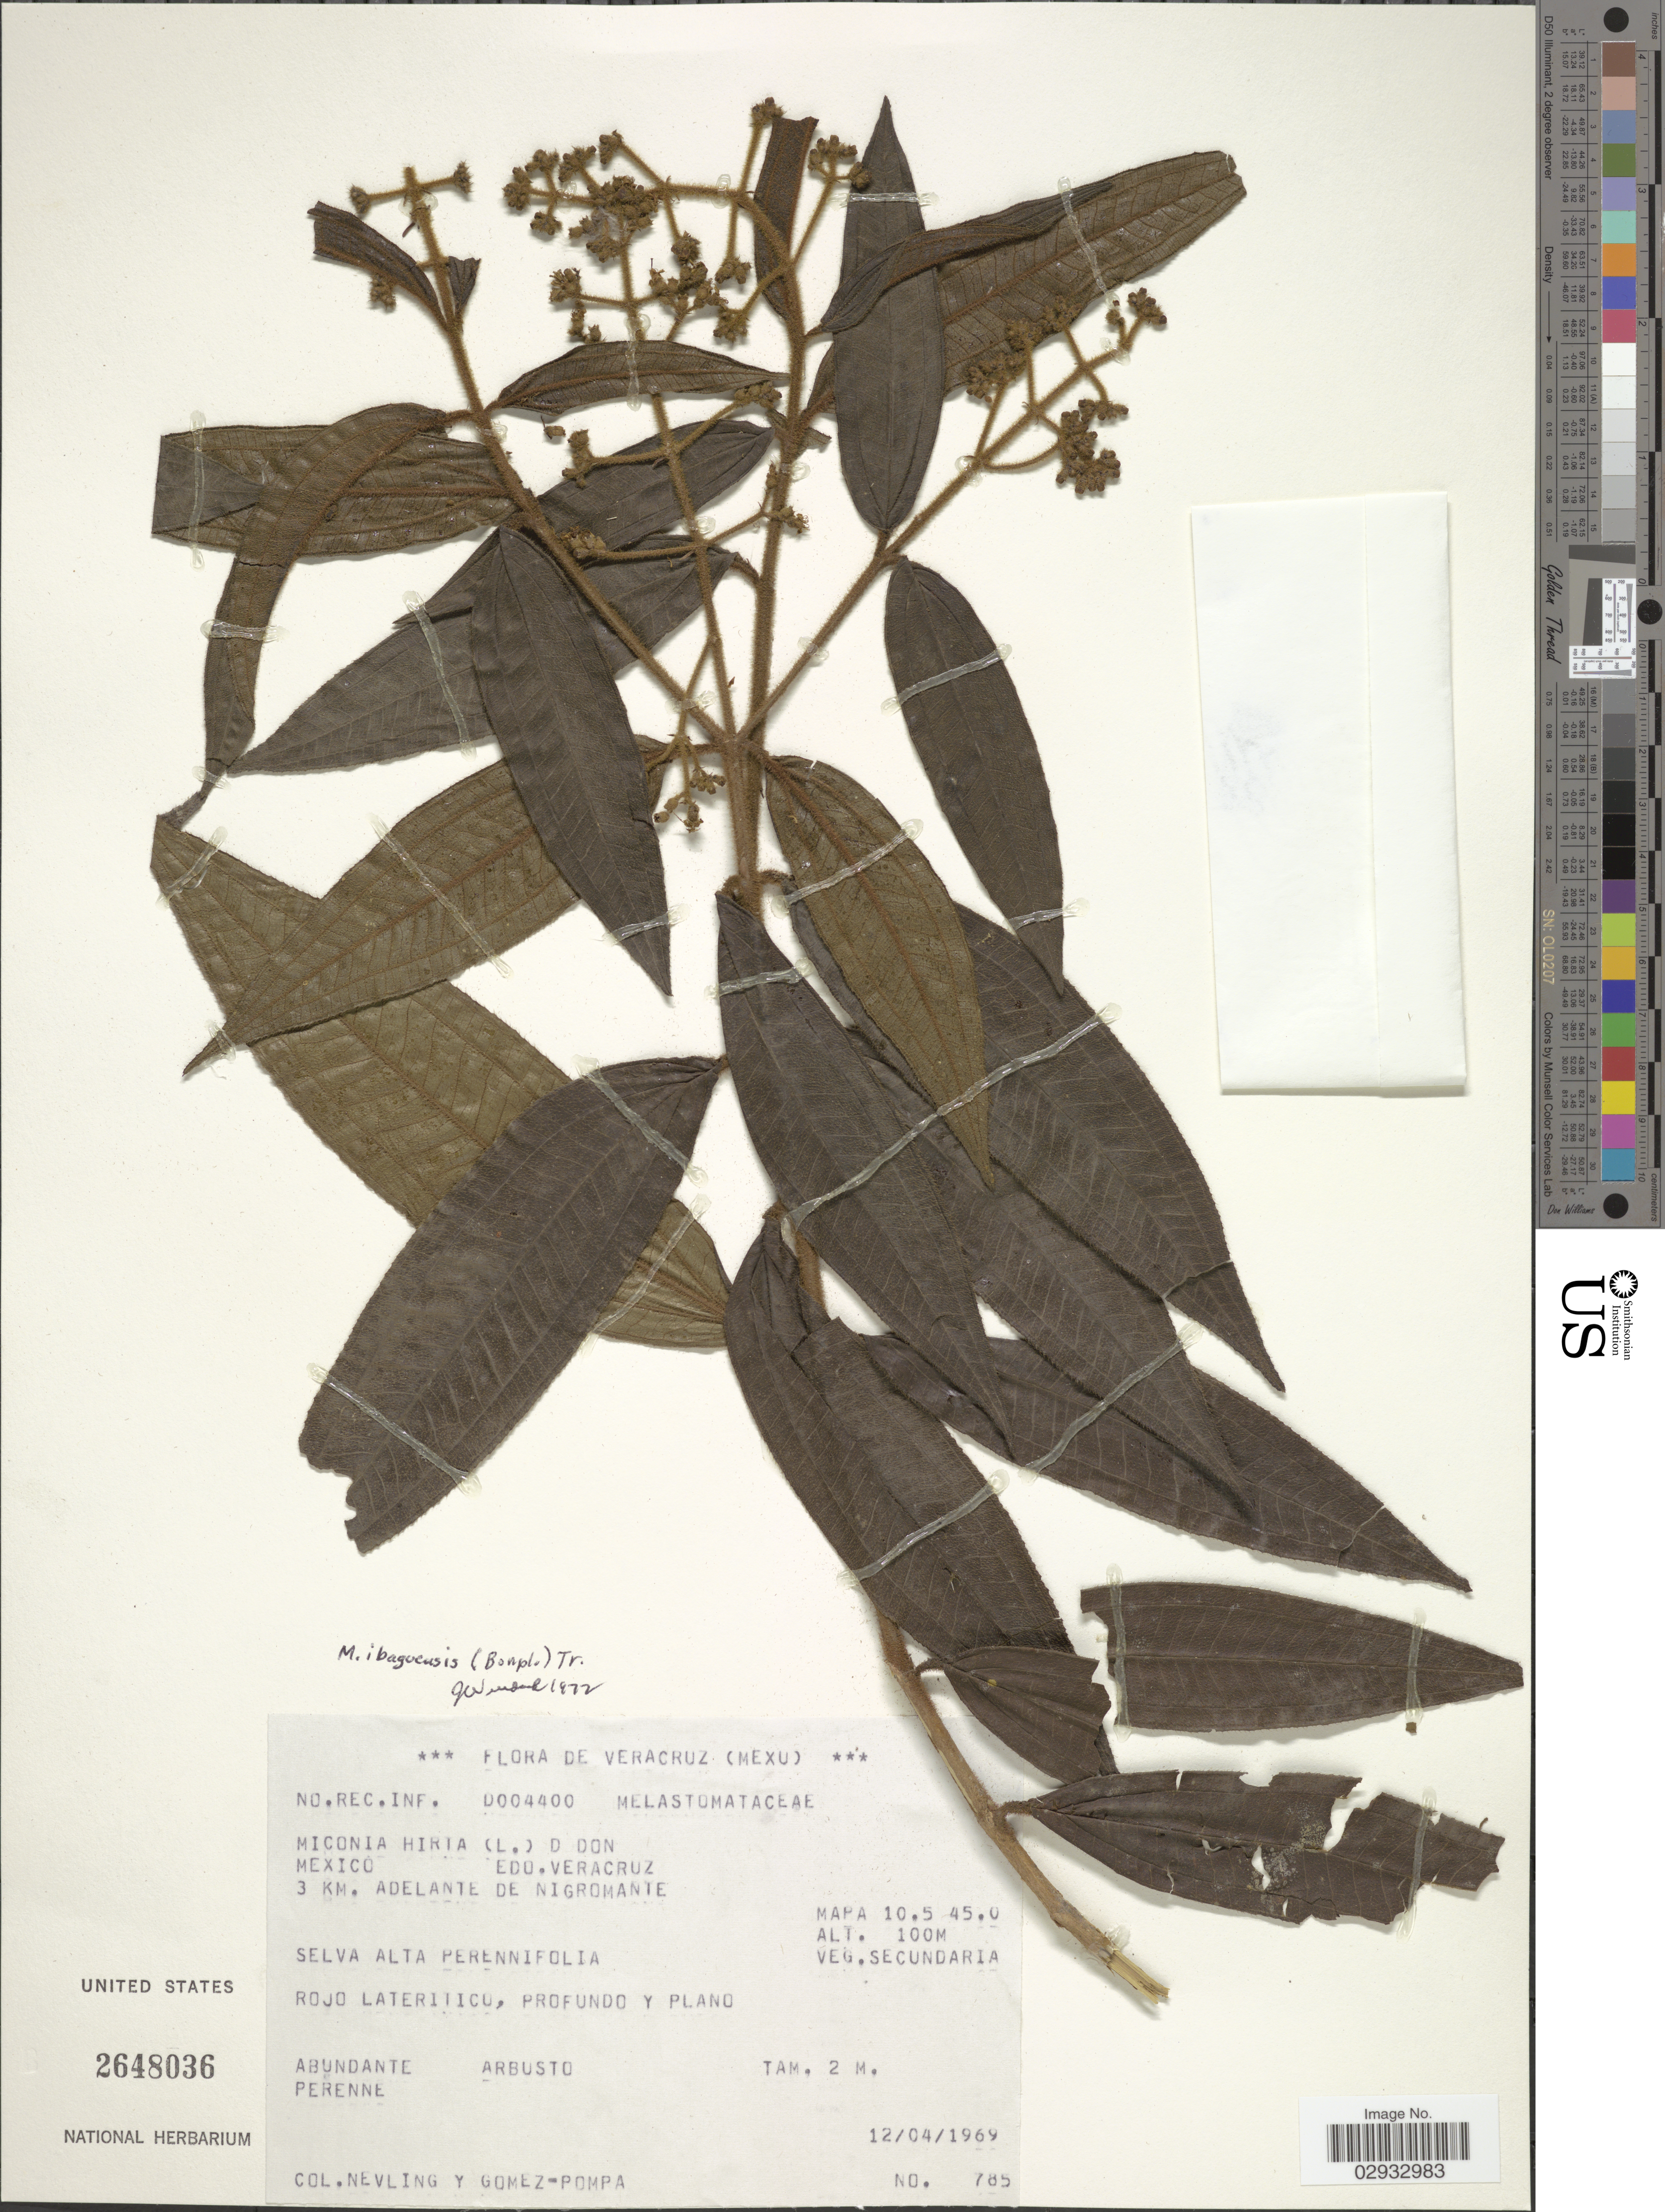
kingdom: Plantae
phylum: Tracheophyta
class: Magnoliopsida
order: Myrtales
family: Melastomataceae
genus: Miconia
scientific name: Miconia ibaguensis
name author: (Bonpl.) Triana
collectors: Nevling & Gomez-Pompa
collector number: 785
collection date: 1969-04-12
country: Mexico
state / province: Veracruz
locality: Edo. Veracruz. 3 Km. Adelante de Nigromante. Mapa 10.5 45.0.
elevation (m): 100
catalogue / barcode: US 2648036